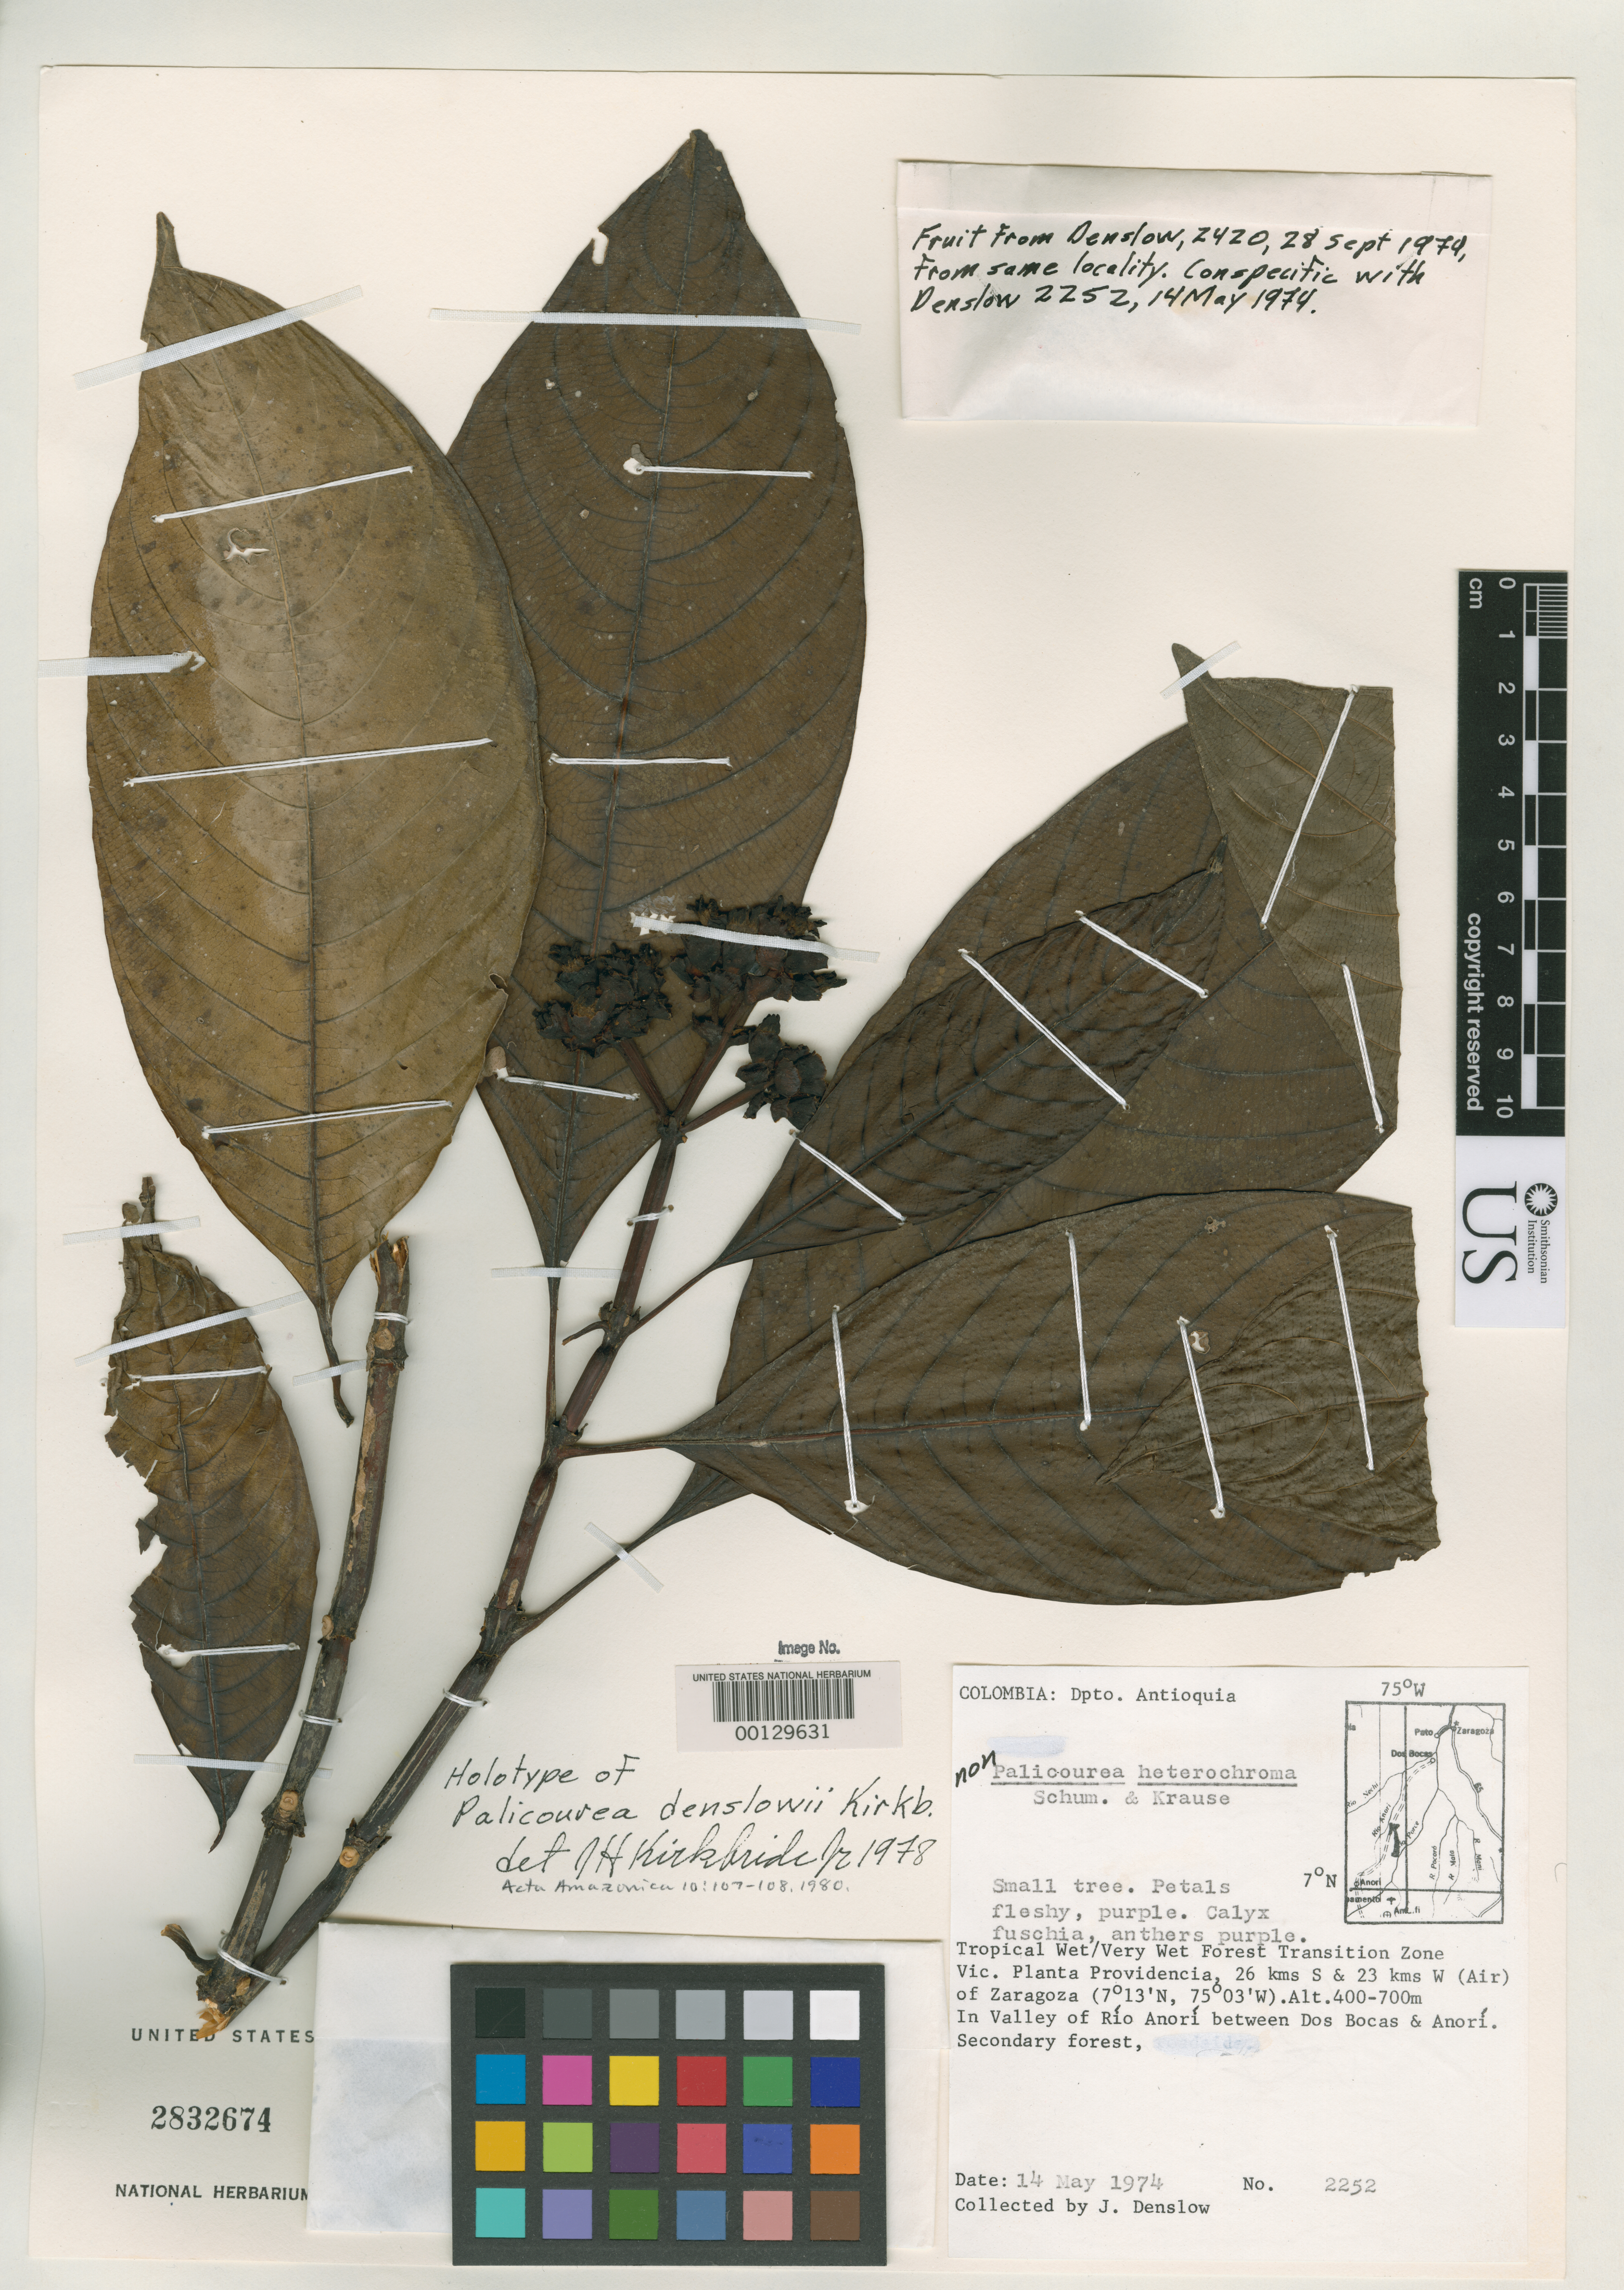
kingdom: Plantae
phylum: Tracheophyta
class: Magnoliopsida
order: Gentianales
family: Rubiaceae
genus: Palicourea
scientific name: Palicourea denslowi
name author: J.H. Kirkbr.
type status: Holotype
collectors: J. Denslow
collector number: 2252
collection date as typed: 14 May 1974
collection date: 1974-05-14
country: Colombia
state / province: Antioquia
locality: Vicinity of Planta Providencia, 26 kms S & 23 kms W (air) of Zaragoza.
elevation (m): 400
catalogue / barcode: US 2832674